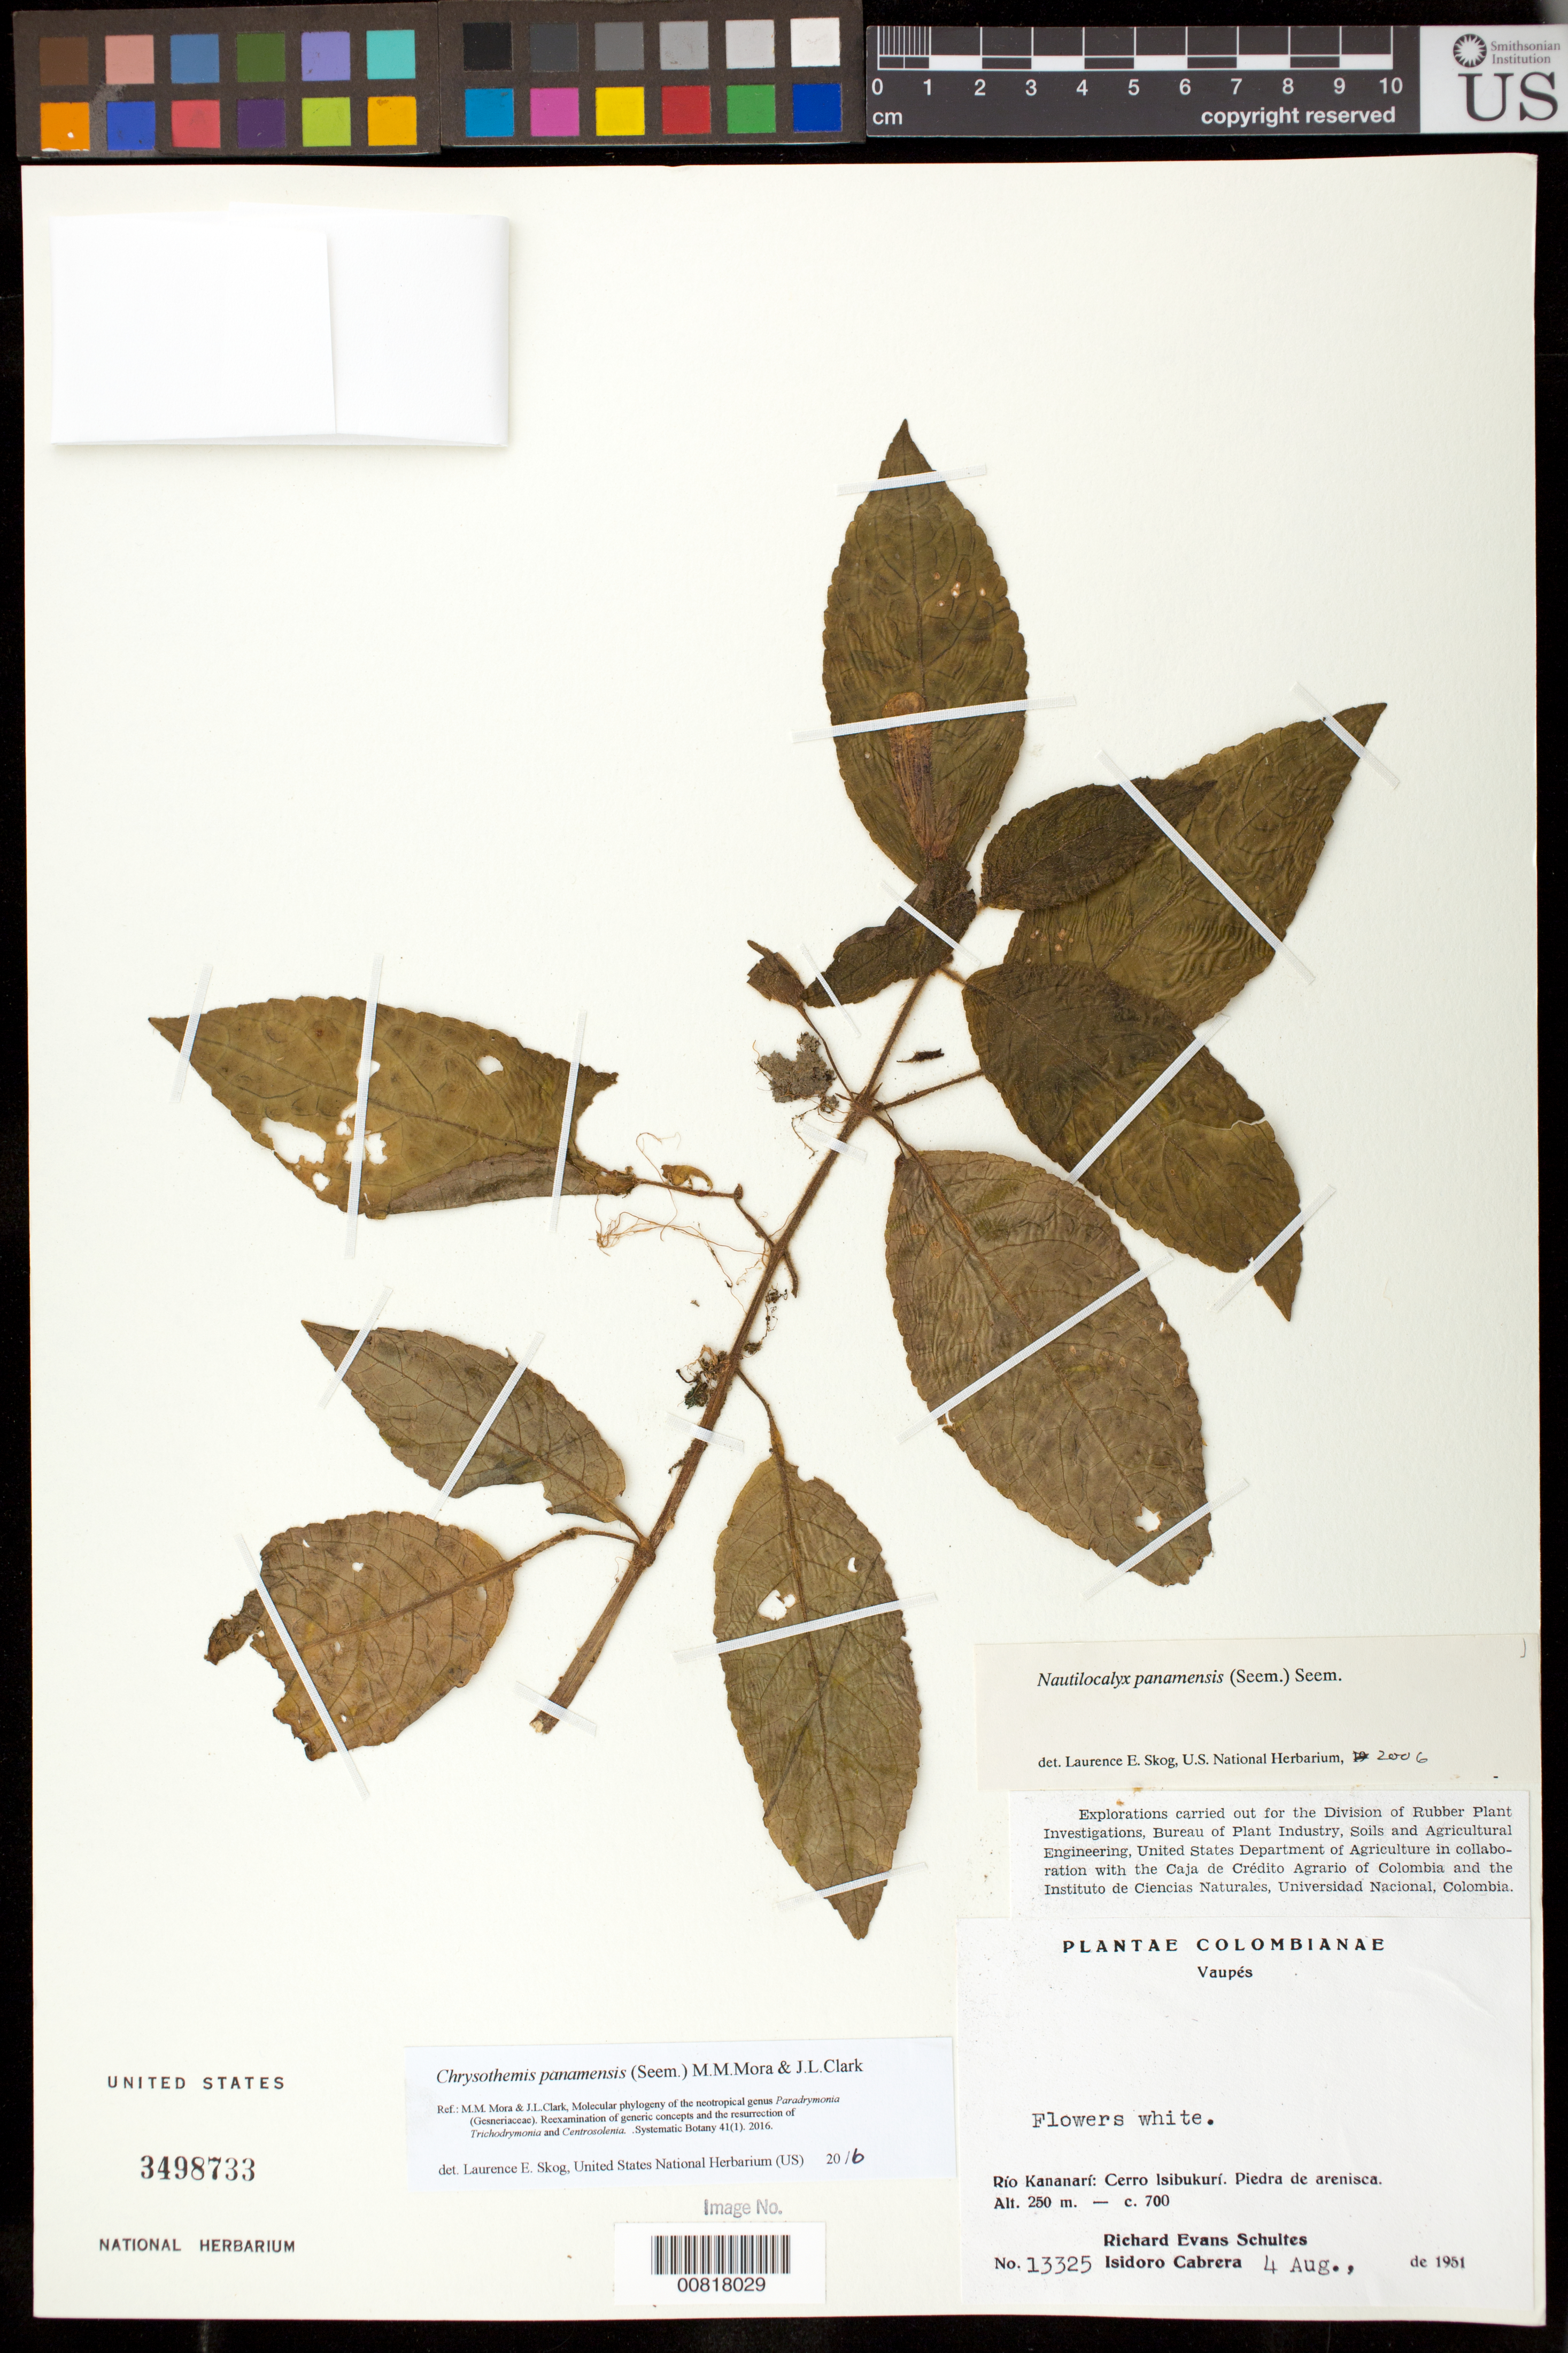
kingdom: Plantae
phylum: Tracheophyta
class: Magnoliopsida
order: Lamiales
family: Gesneriaceae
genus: Chrysothemis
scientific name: Chrysothemis panamensis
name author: (Seem.) M.M. Mora & J.L. Clark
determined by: Skog, Laurence E.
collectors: R. E. Schultes & I. Cabrera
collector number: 13325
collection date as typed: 04 Aug 1951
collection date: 1951-08-04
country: Colombia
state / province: Vaupés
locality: Rio Kananarí: Cerro Isibukurí.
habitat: Piedra de arenisca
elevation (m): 250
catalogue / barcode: US 3498733